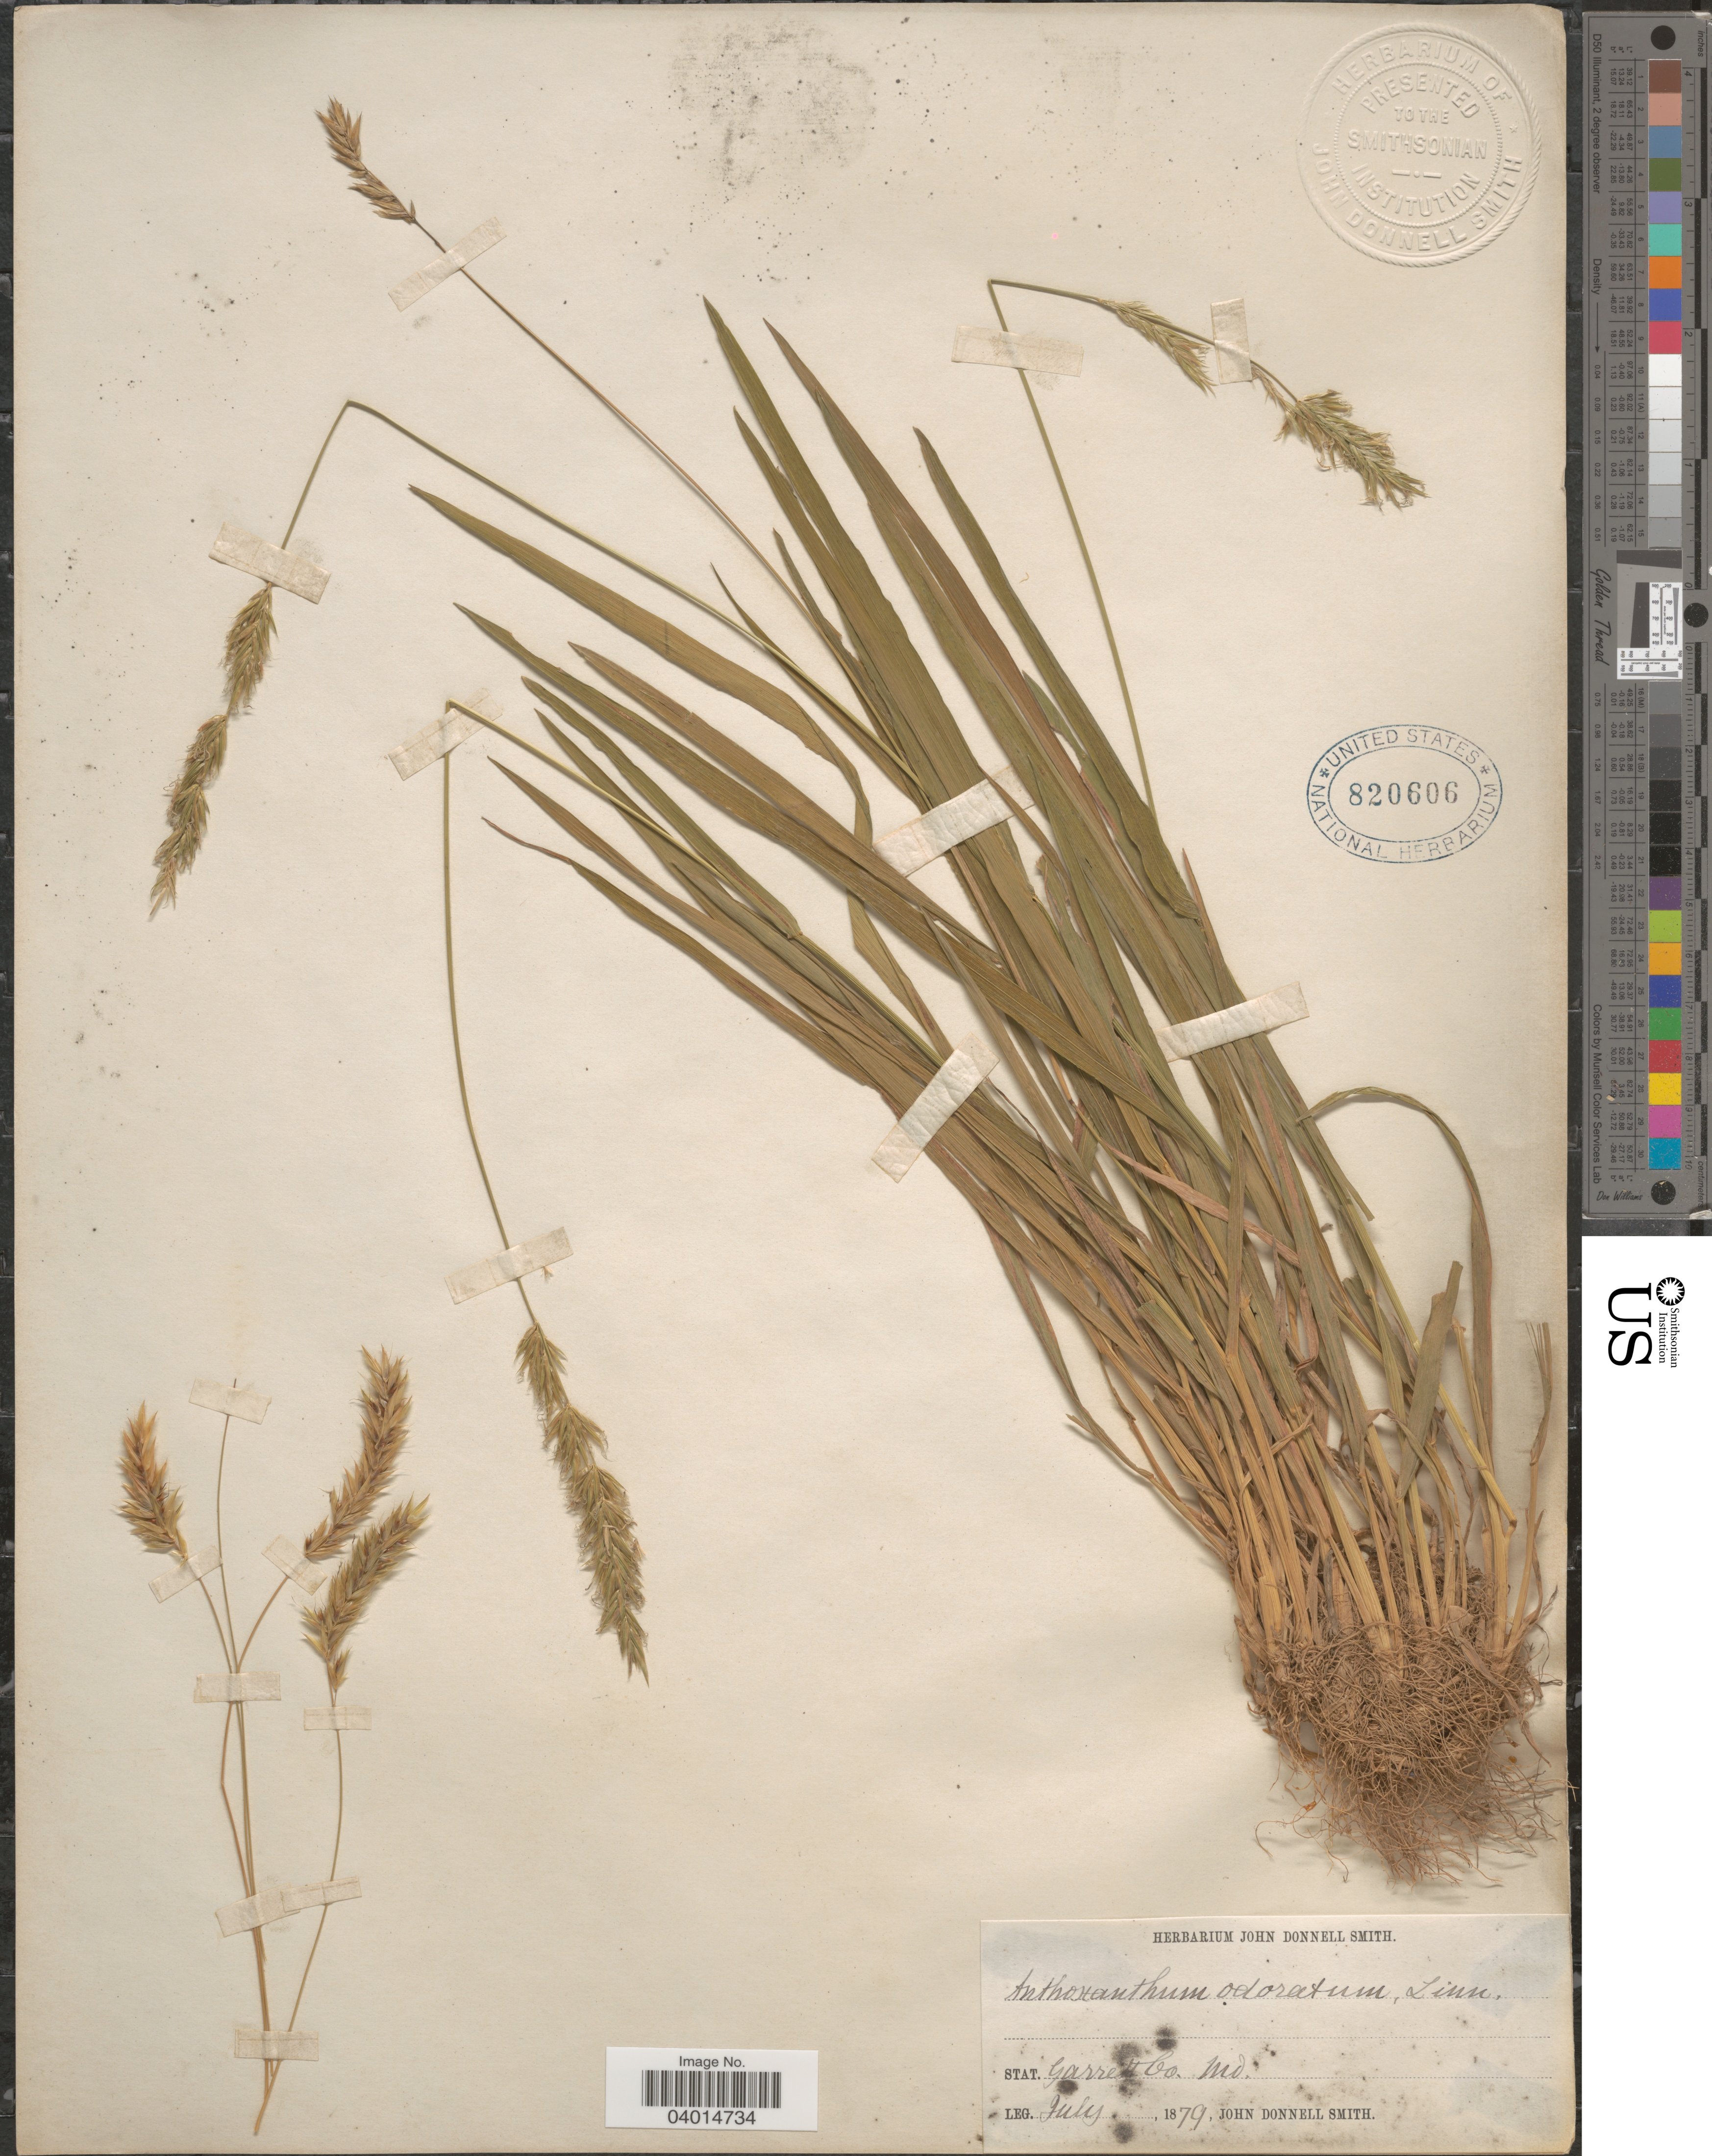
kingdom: Plantae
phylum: Tracheophyta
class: Liliopsida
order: Poales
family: Poaceae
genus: Anthoxanthum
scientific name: Anthoxanthum odoratum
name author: L.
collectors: J. Donnell Smith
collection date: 1879-07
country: United States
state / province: Maryland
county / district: Garrett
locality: Stat. Garrett Co.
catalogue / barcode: US 820606